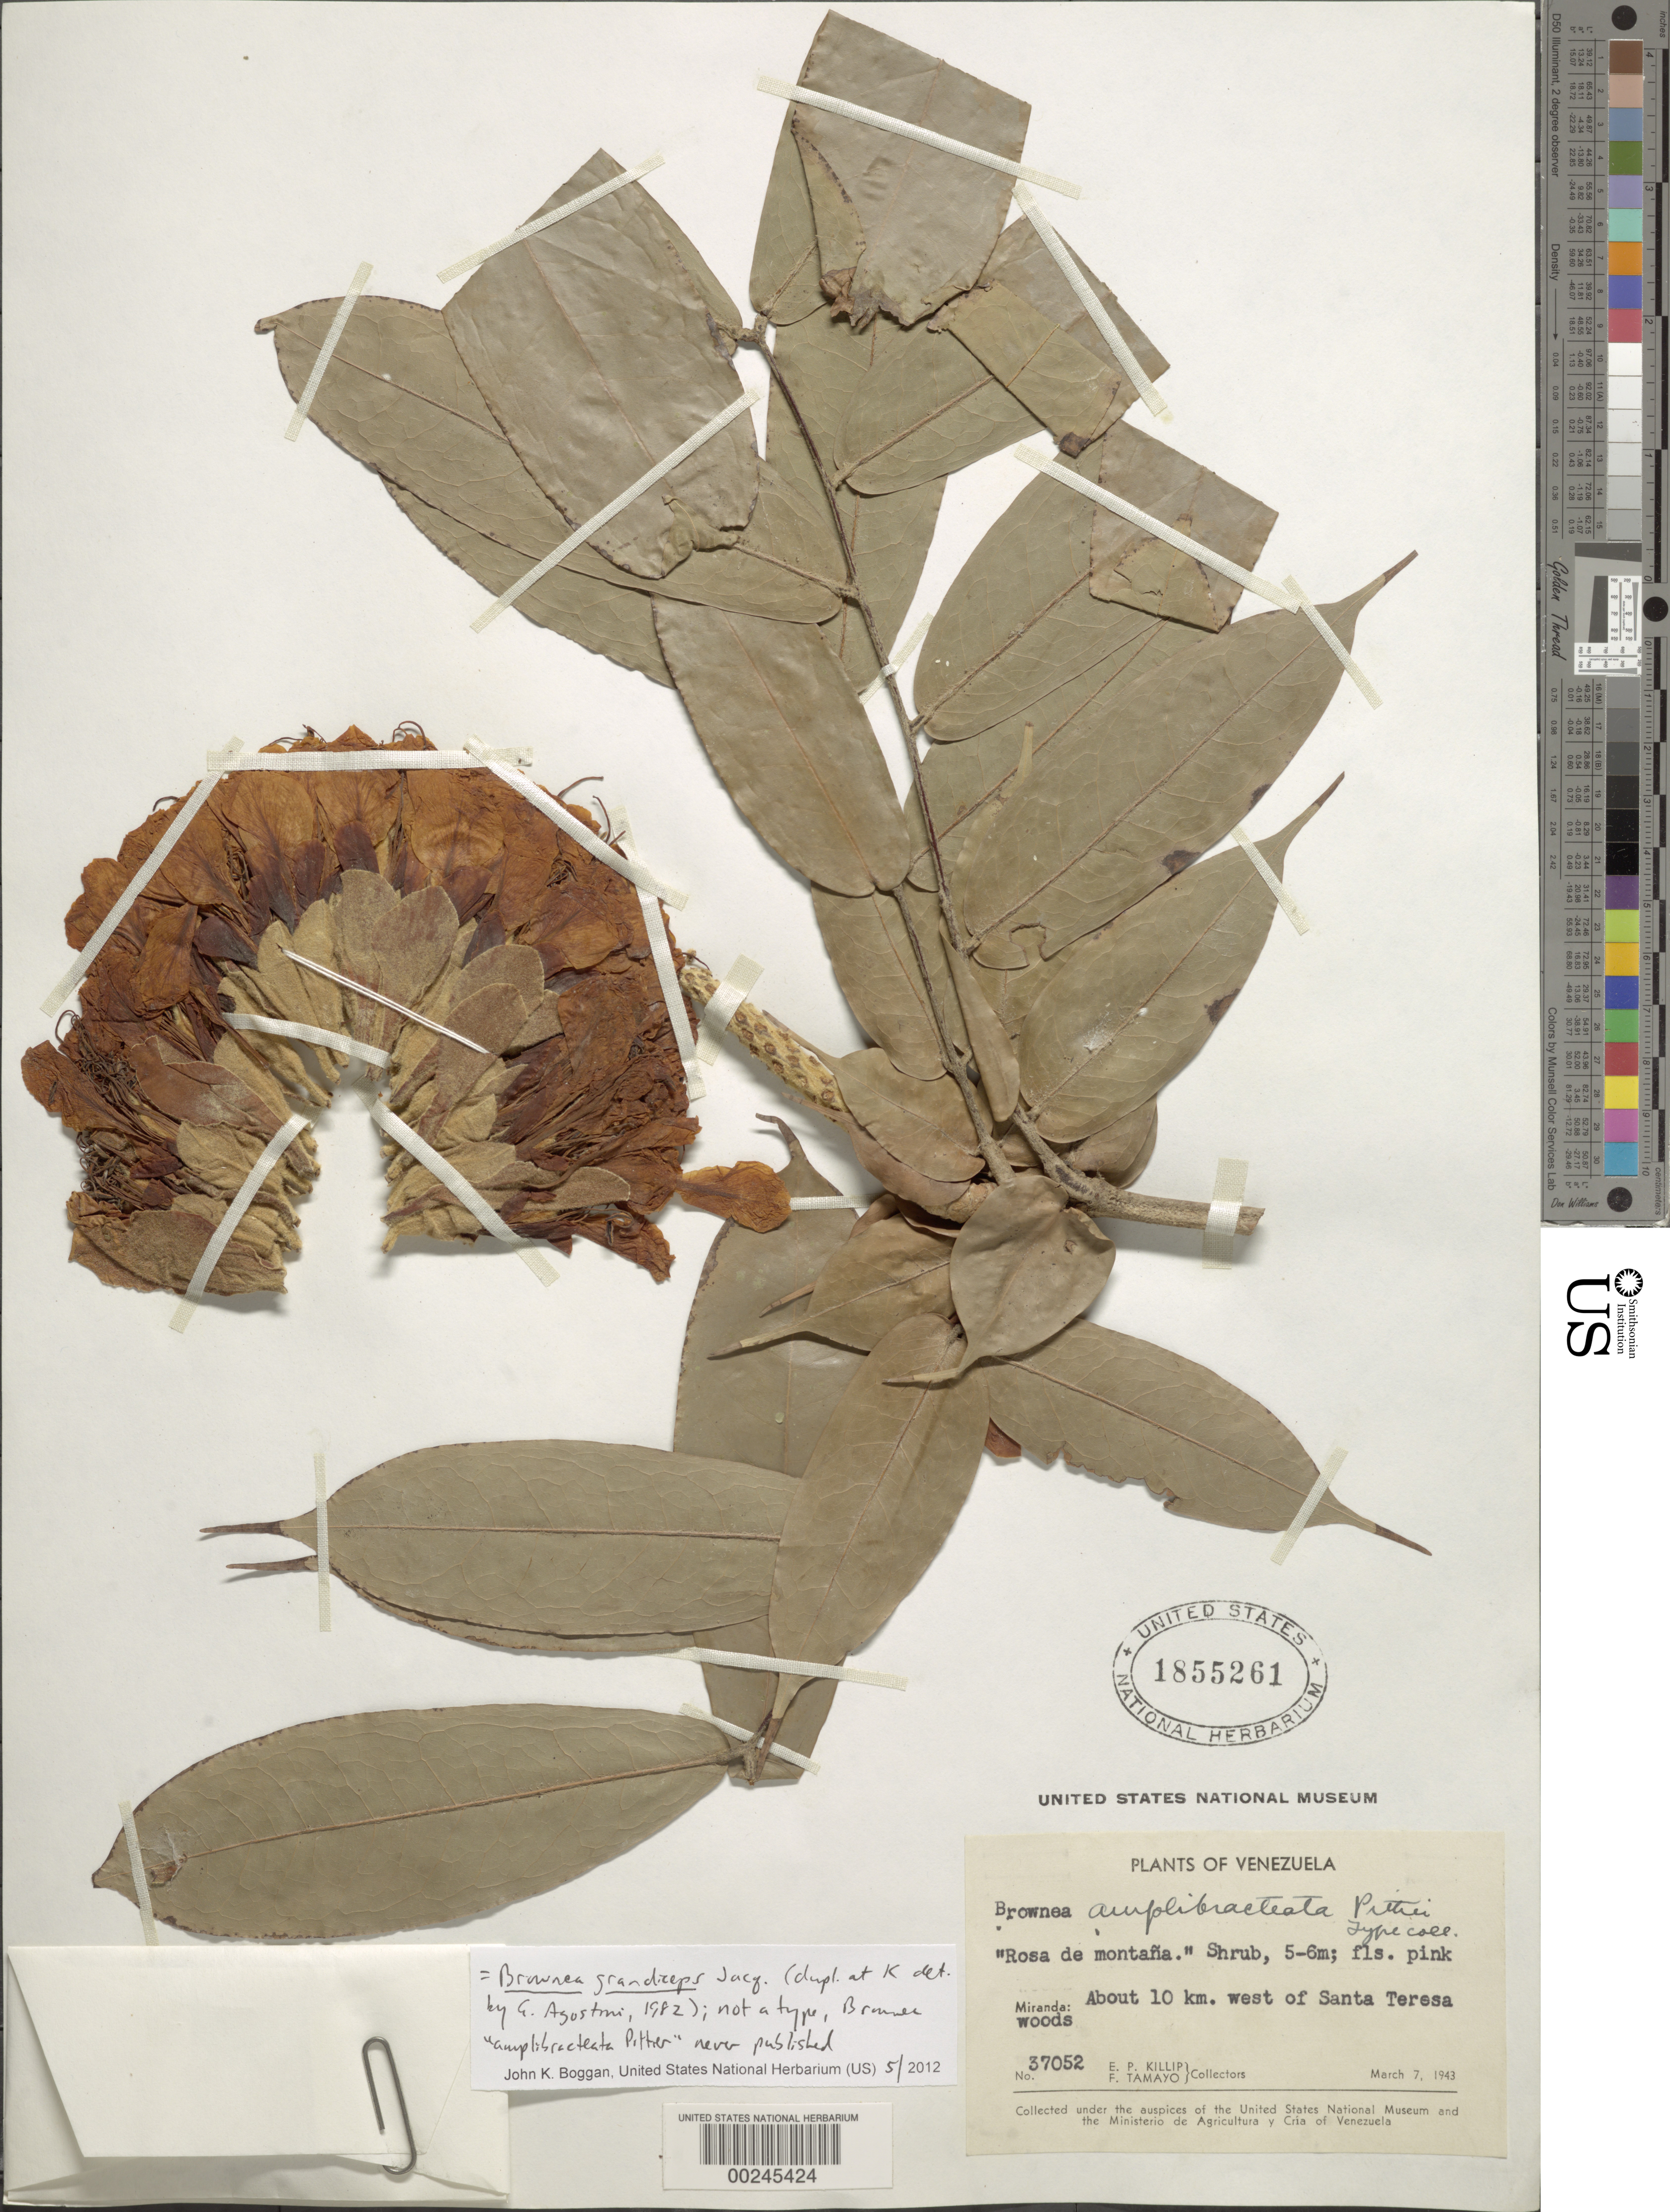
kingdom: Plantae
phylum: Tracheophyta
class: Magnoliopsida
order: Fabales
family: Fabaceae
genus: Brownea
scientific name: Brownea grandiceps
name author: Jacq.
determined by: Boggan, J. K., (US), NMNH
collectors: E. P. Killip & F. Tamayo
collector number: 37052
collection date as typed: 07 Mar 1943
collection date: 1943-03-07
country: Venezuela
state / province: Miranda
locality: About 10 km w of santa teresa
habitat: Woods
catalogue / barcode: US 1855261